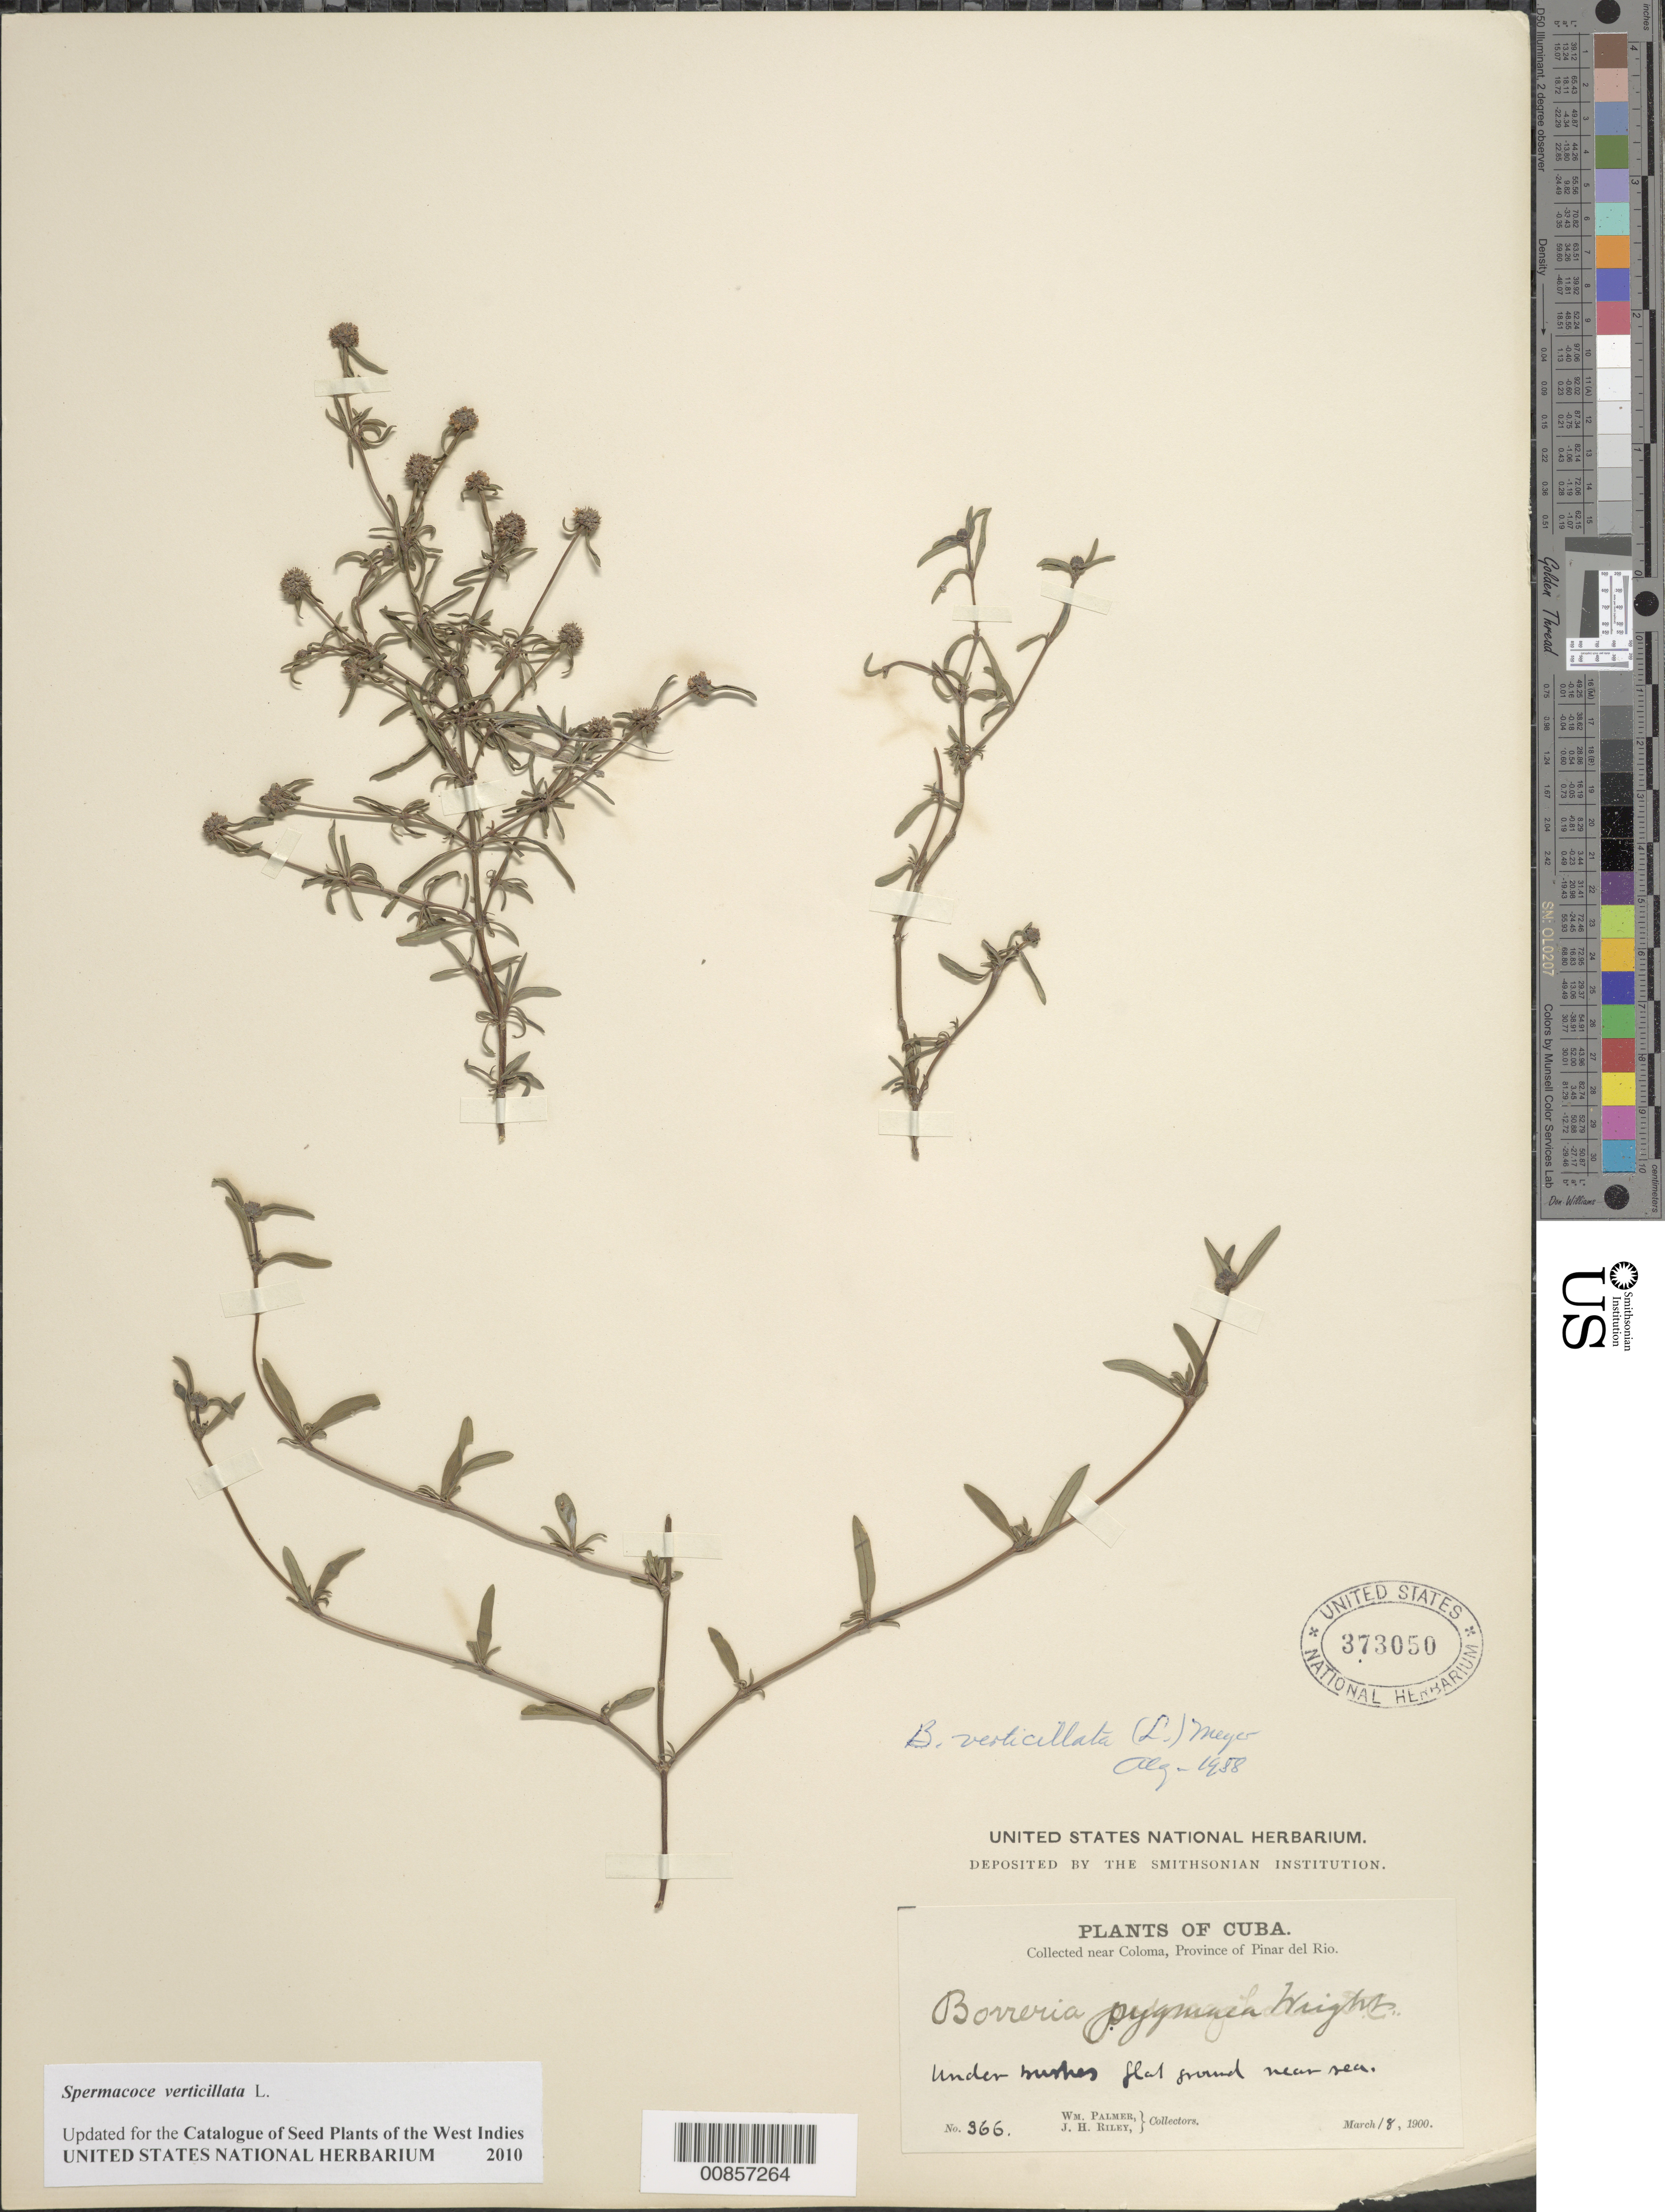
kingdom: Plantae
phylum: Tracheophyta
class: Magnoliopsida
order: Gentianales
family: Rubiaceae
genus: Spermacoce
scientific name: Spermacoce verticillata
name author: L.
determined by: Liogier, Alain H.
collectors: W. Palmer & J. H. Riley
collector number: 366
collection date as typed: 18 Mar 1900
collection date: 1900-03-18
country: Cuba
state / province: Pinar del Río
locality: Near Coloma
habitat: Under bushes, flat ground near sea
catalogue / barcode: US 373050